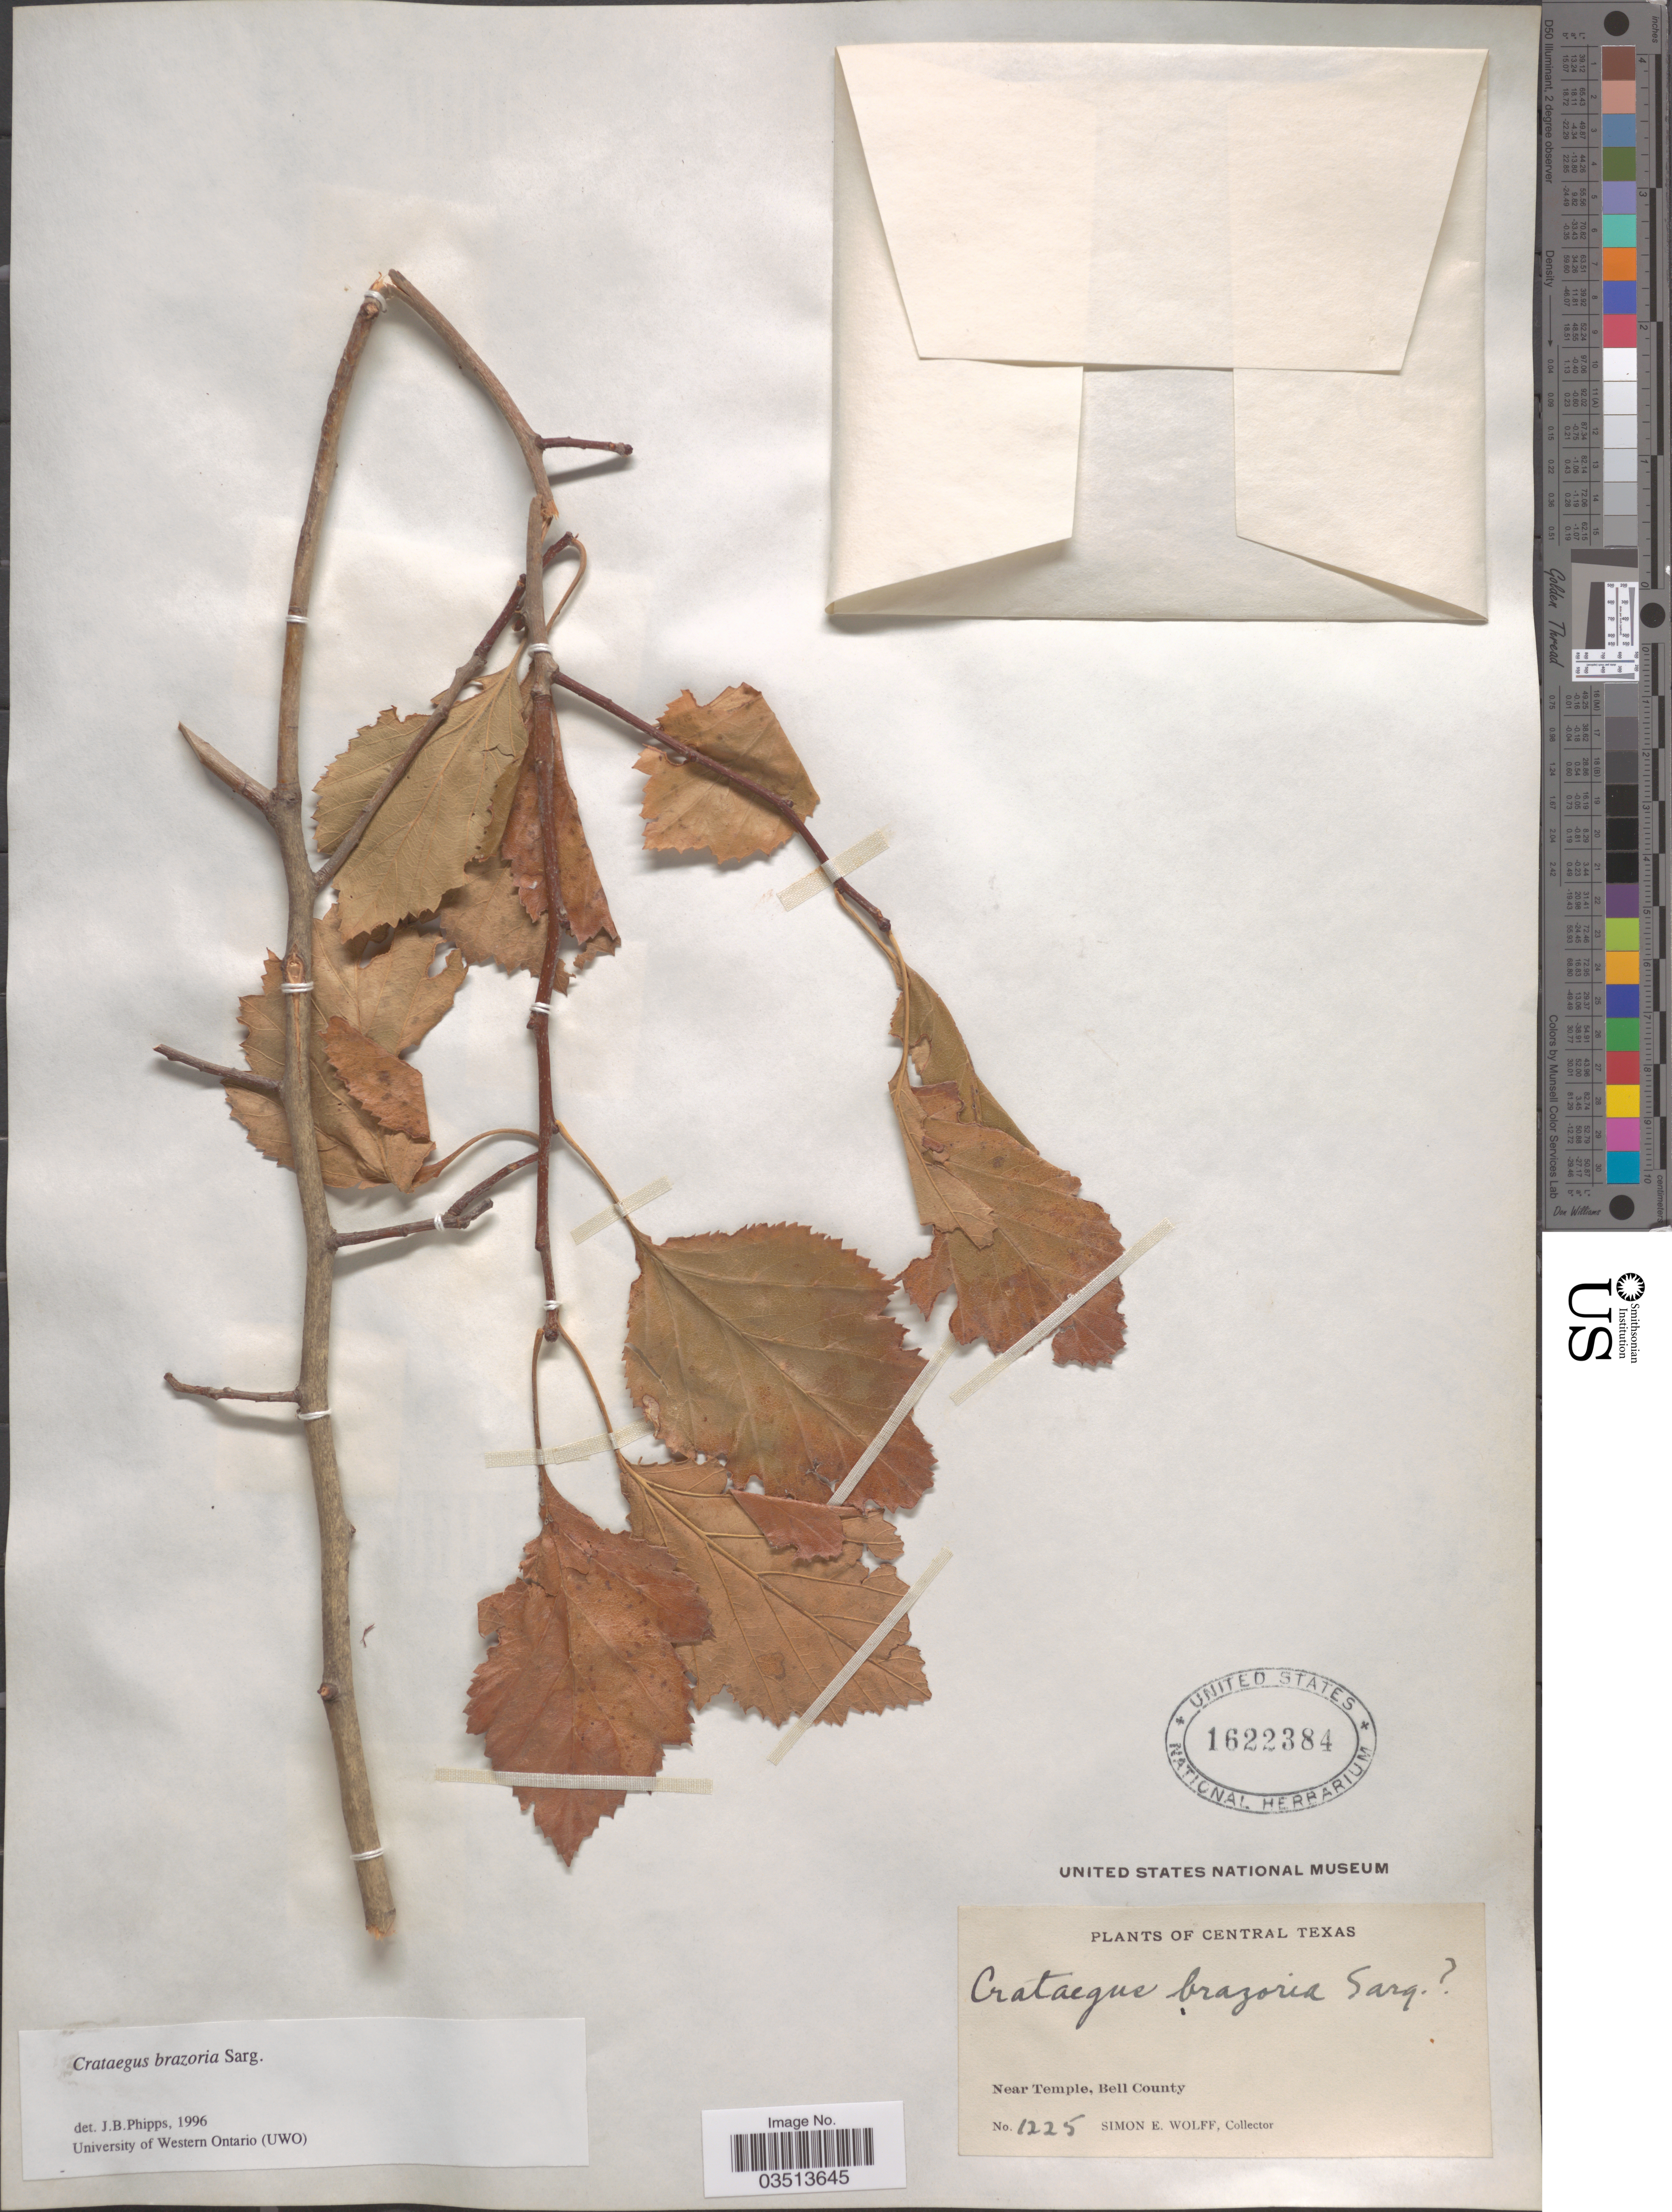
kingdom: Plantae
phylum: Tracheophyta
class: Magnoliopsida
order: Rosales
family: Rosaceae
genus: Crataegus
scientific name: Crataegus brazoria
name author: Sarg.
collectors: S. E. Wolff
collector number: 1225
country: United States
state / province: Texas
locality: Central Texas. Near Temple, Bell County.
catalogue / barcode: US 1622384